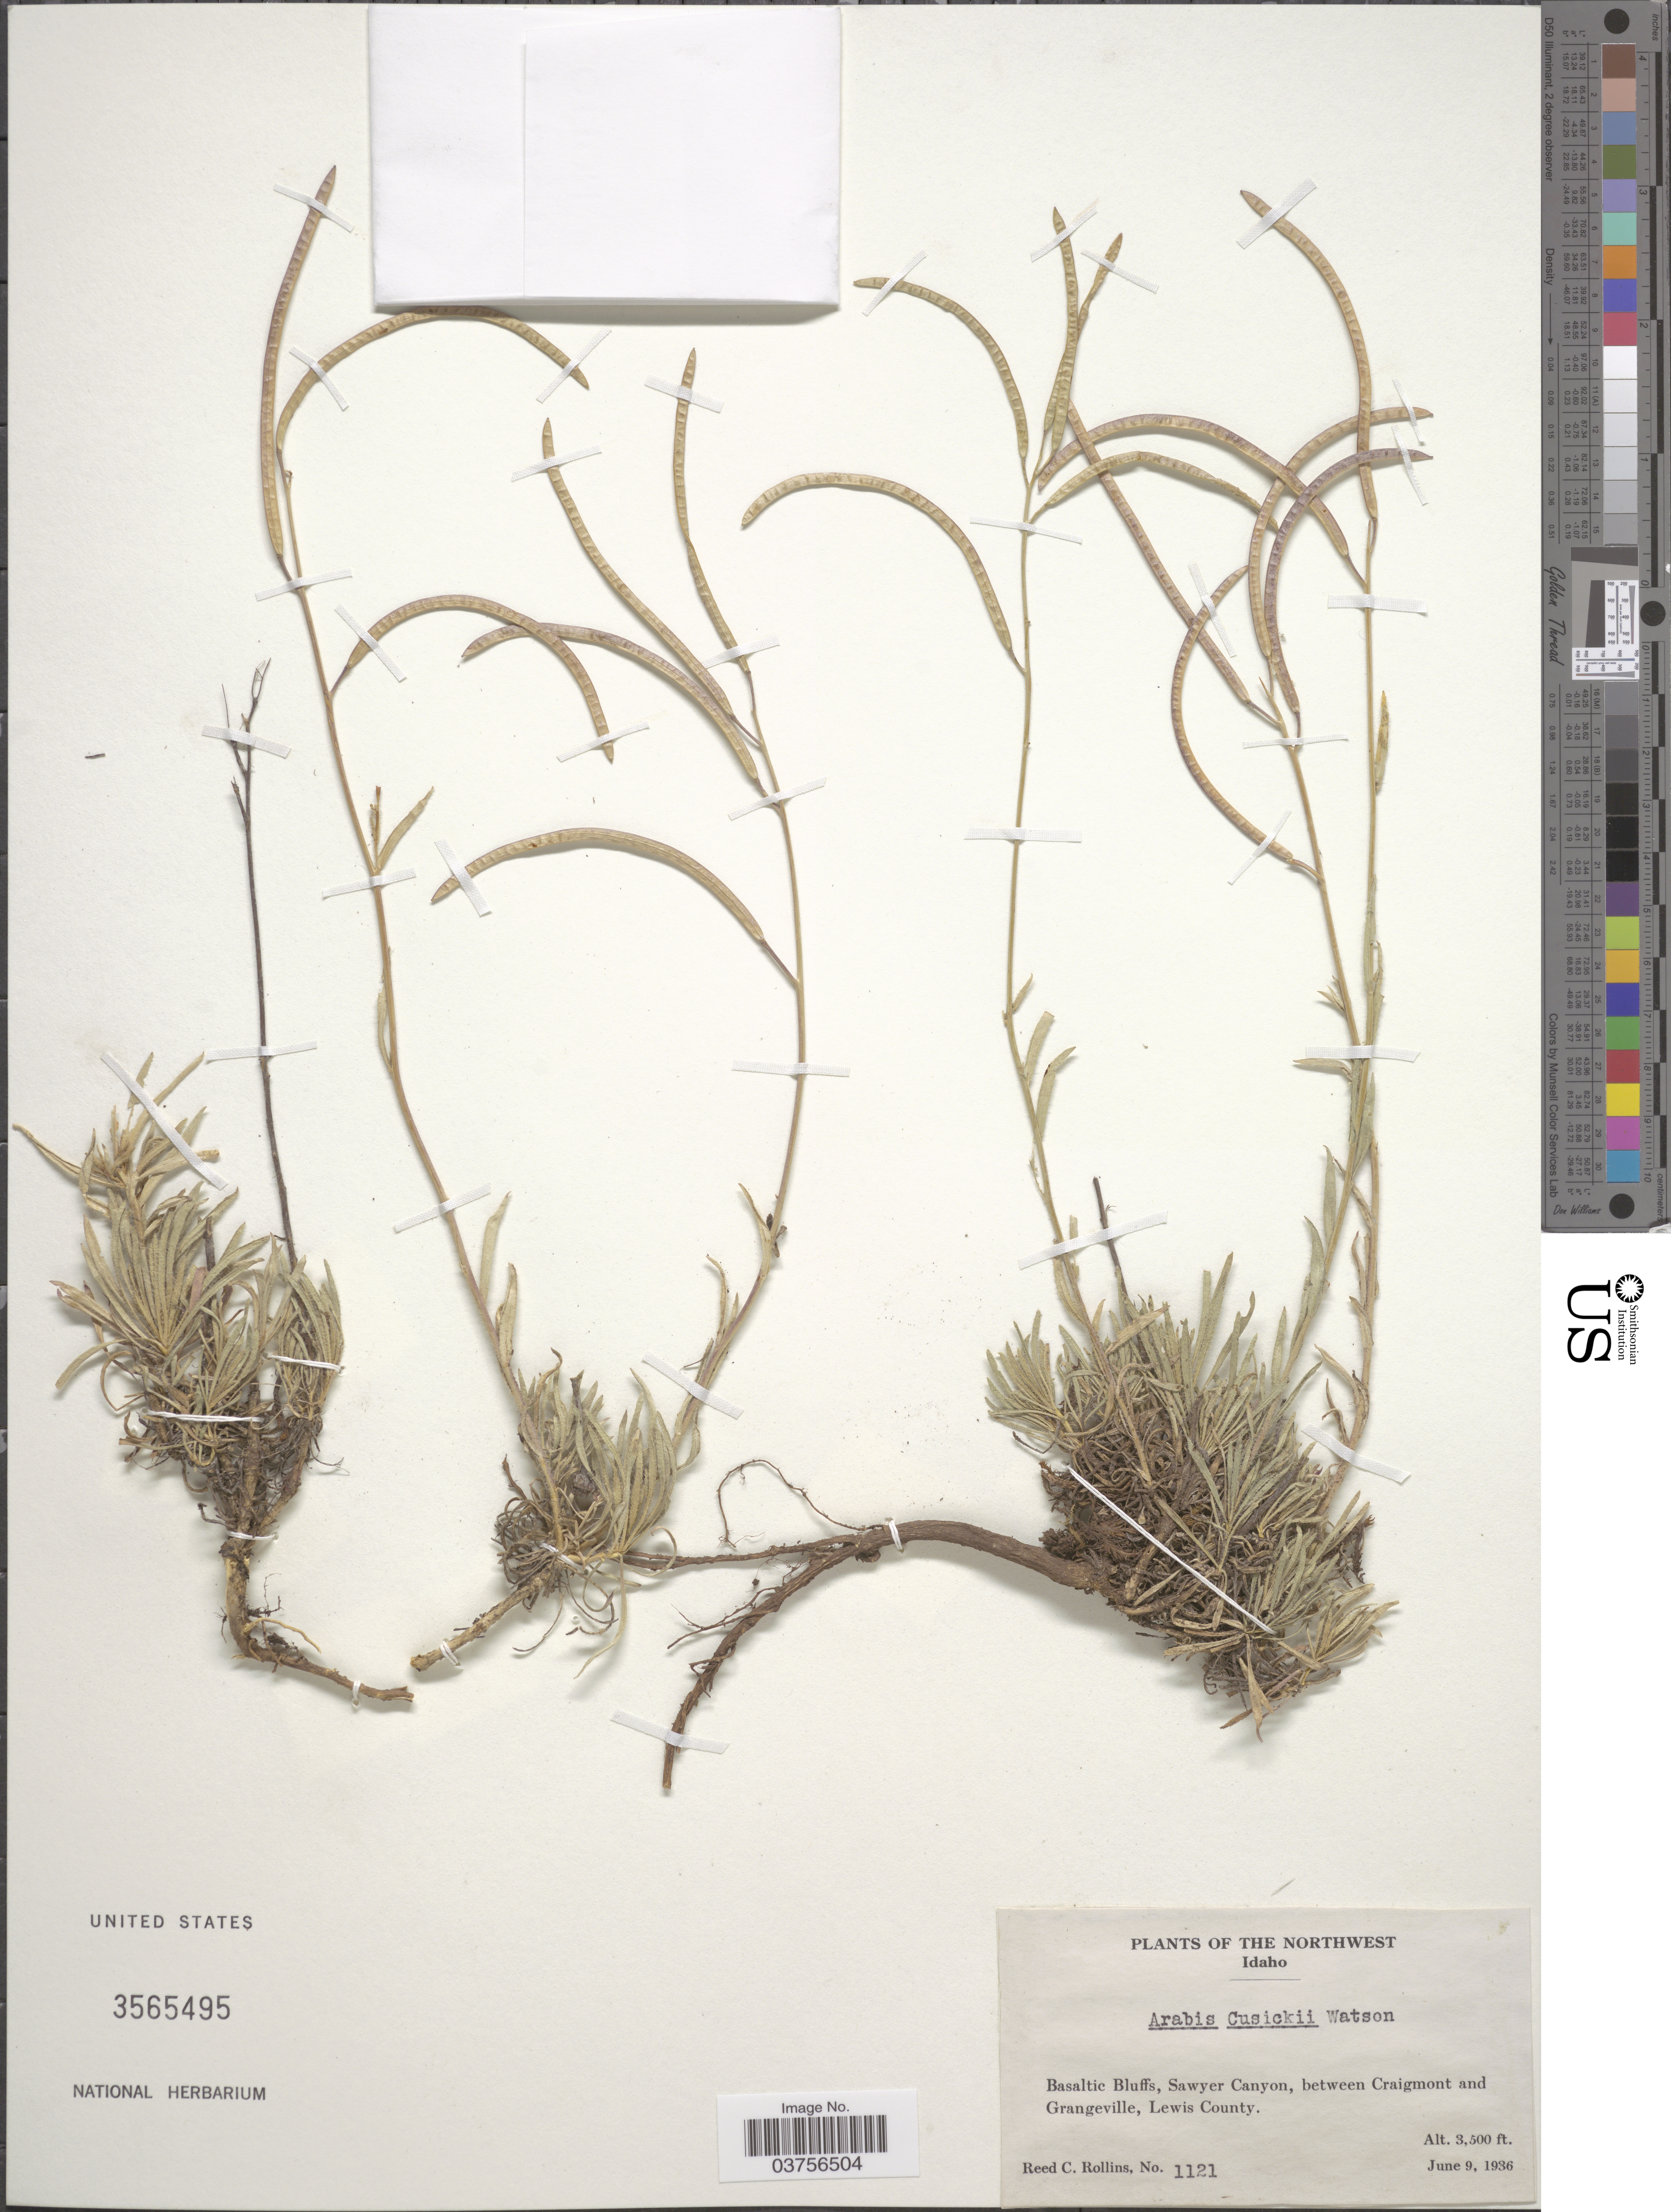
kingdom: Plantae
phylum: Tracheophyta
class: Magnoliopsida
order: Brassicales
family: Brassicaceae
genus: Arabis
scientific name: Arabis cusickii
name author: S. Watson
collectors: R. C. Rollins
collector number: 1121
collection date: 1936-06-09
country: United States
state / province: Idaho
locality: The Northwest. Basaltic Bluffs, Sawyer Canyon, between Craigmont and Grangeville, Lewis County.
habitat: basaltic bluffs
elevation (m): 1067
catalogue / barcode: US 3565495